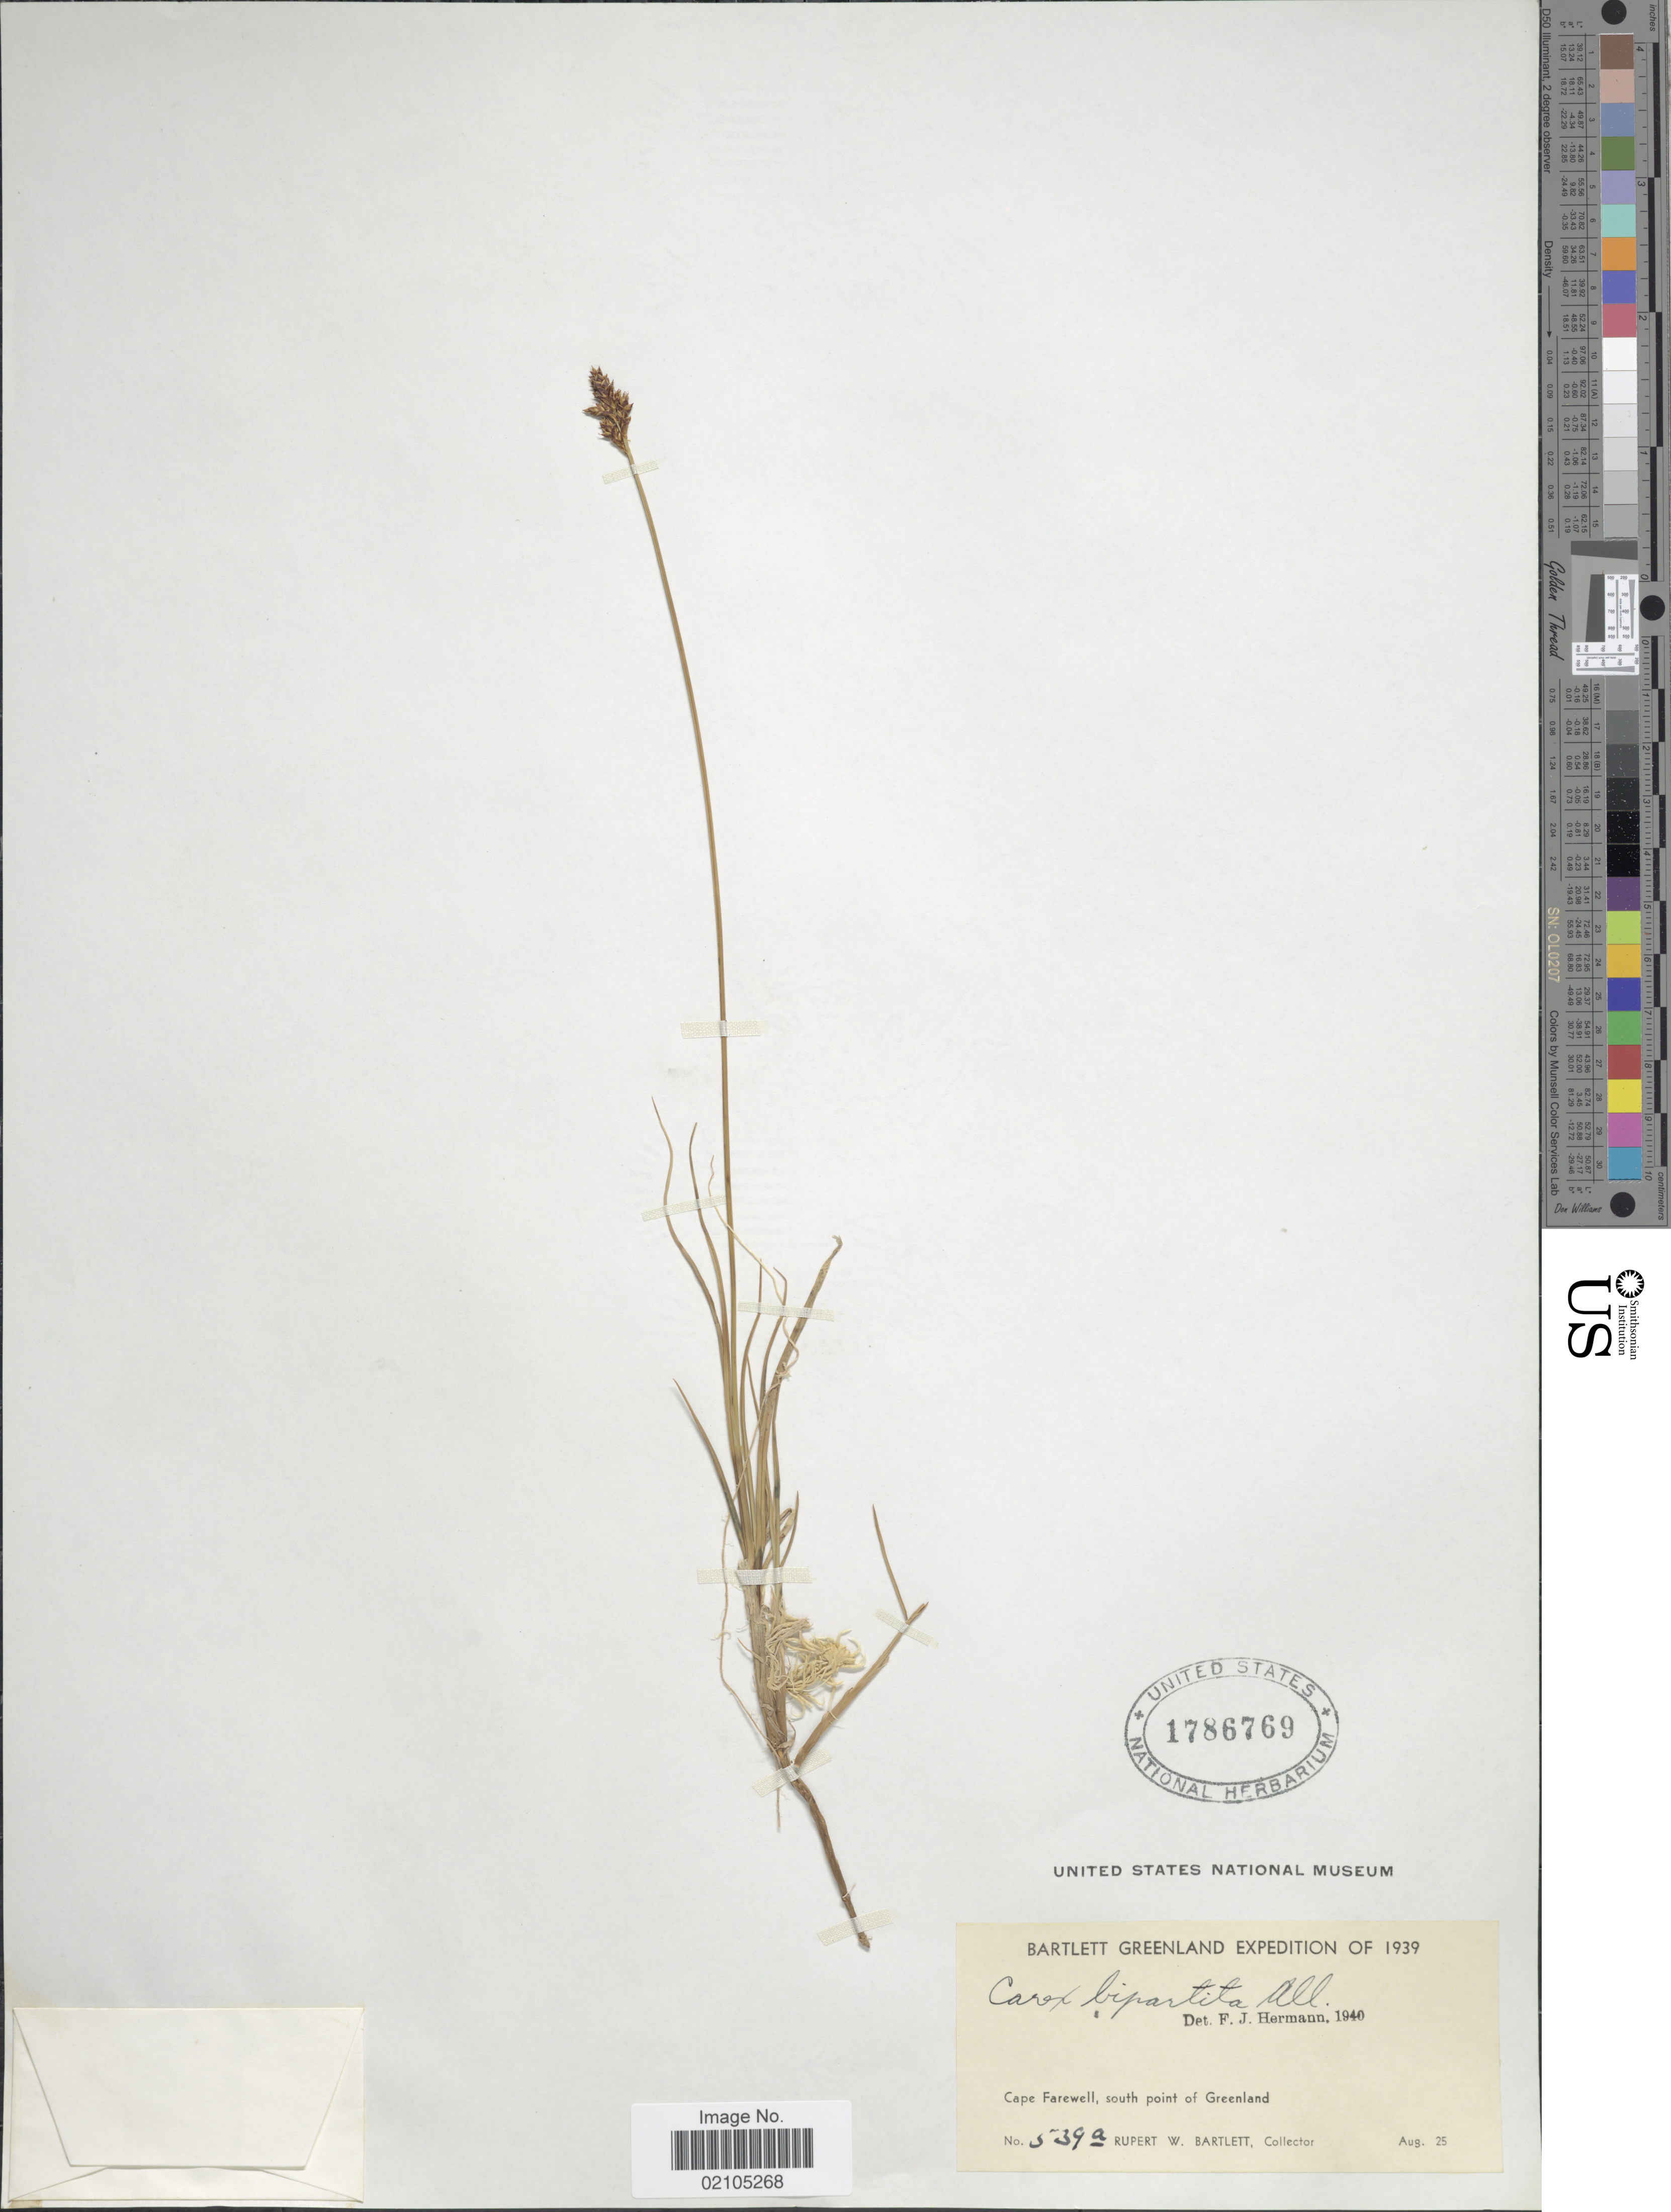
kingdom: Plantae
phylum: Tracheophyta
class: Liliopsida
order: Poales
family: Cyperaceae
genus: Carex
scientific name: Carex lachenalii subsp. lachenalii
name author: Schkuhr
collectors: R. W. Bartlett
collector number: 539a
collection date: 1939-08-25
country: Greenland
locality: Cape Farewell, south point of Greenland.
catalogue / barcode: US 1786769